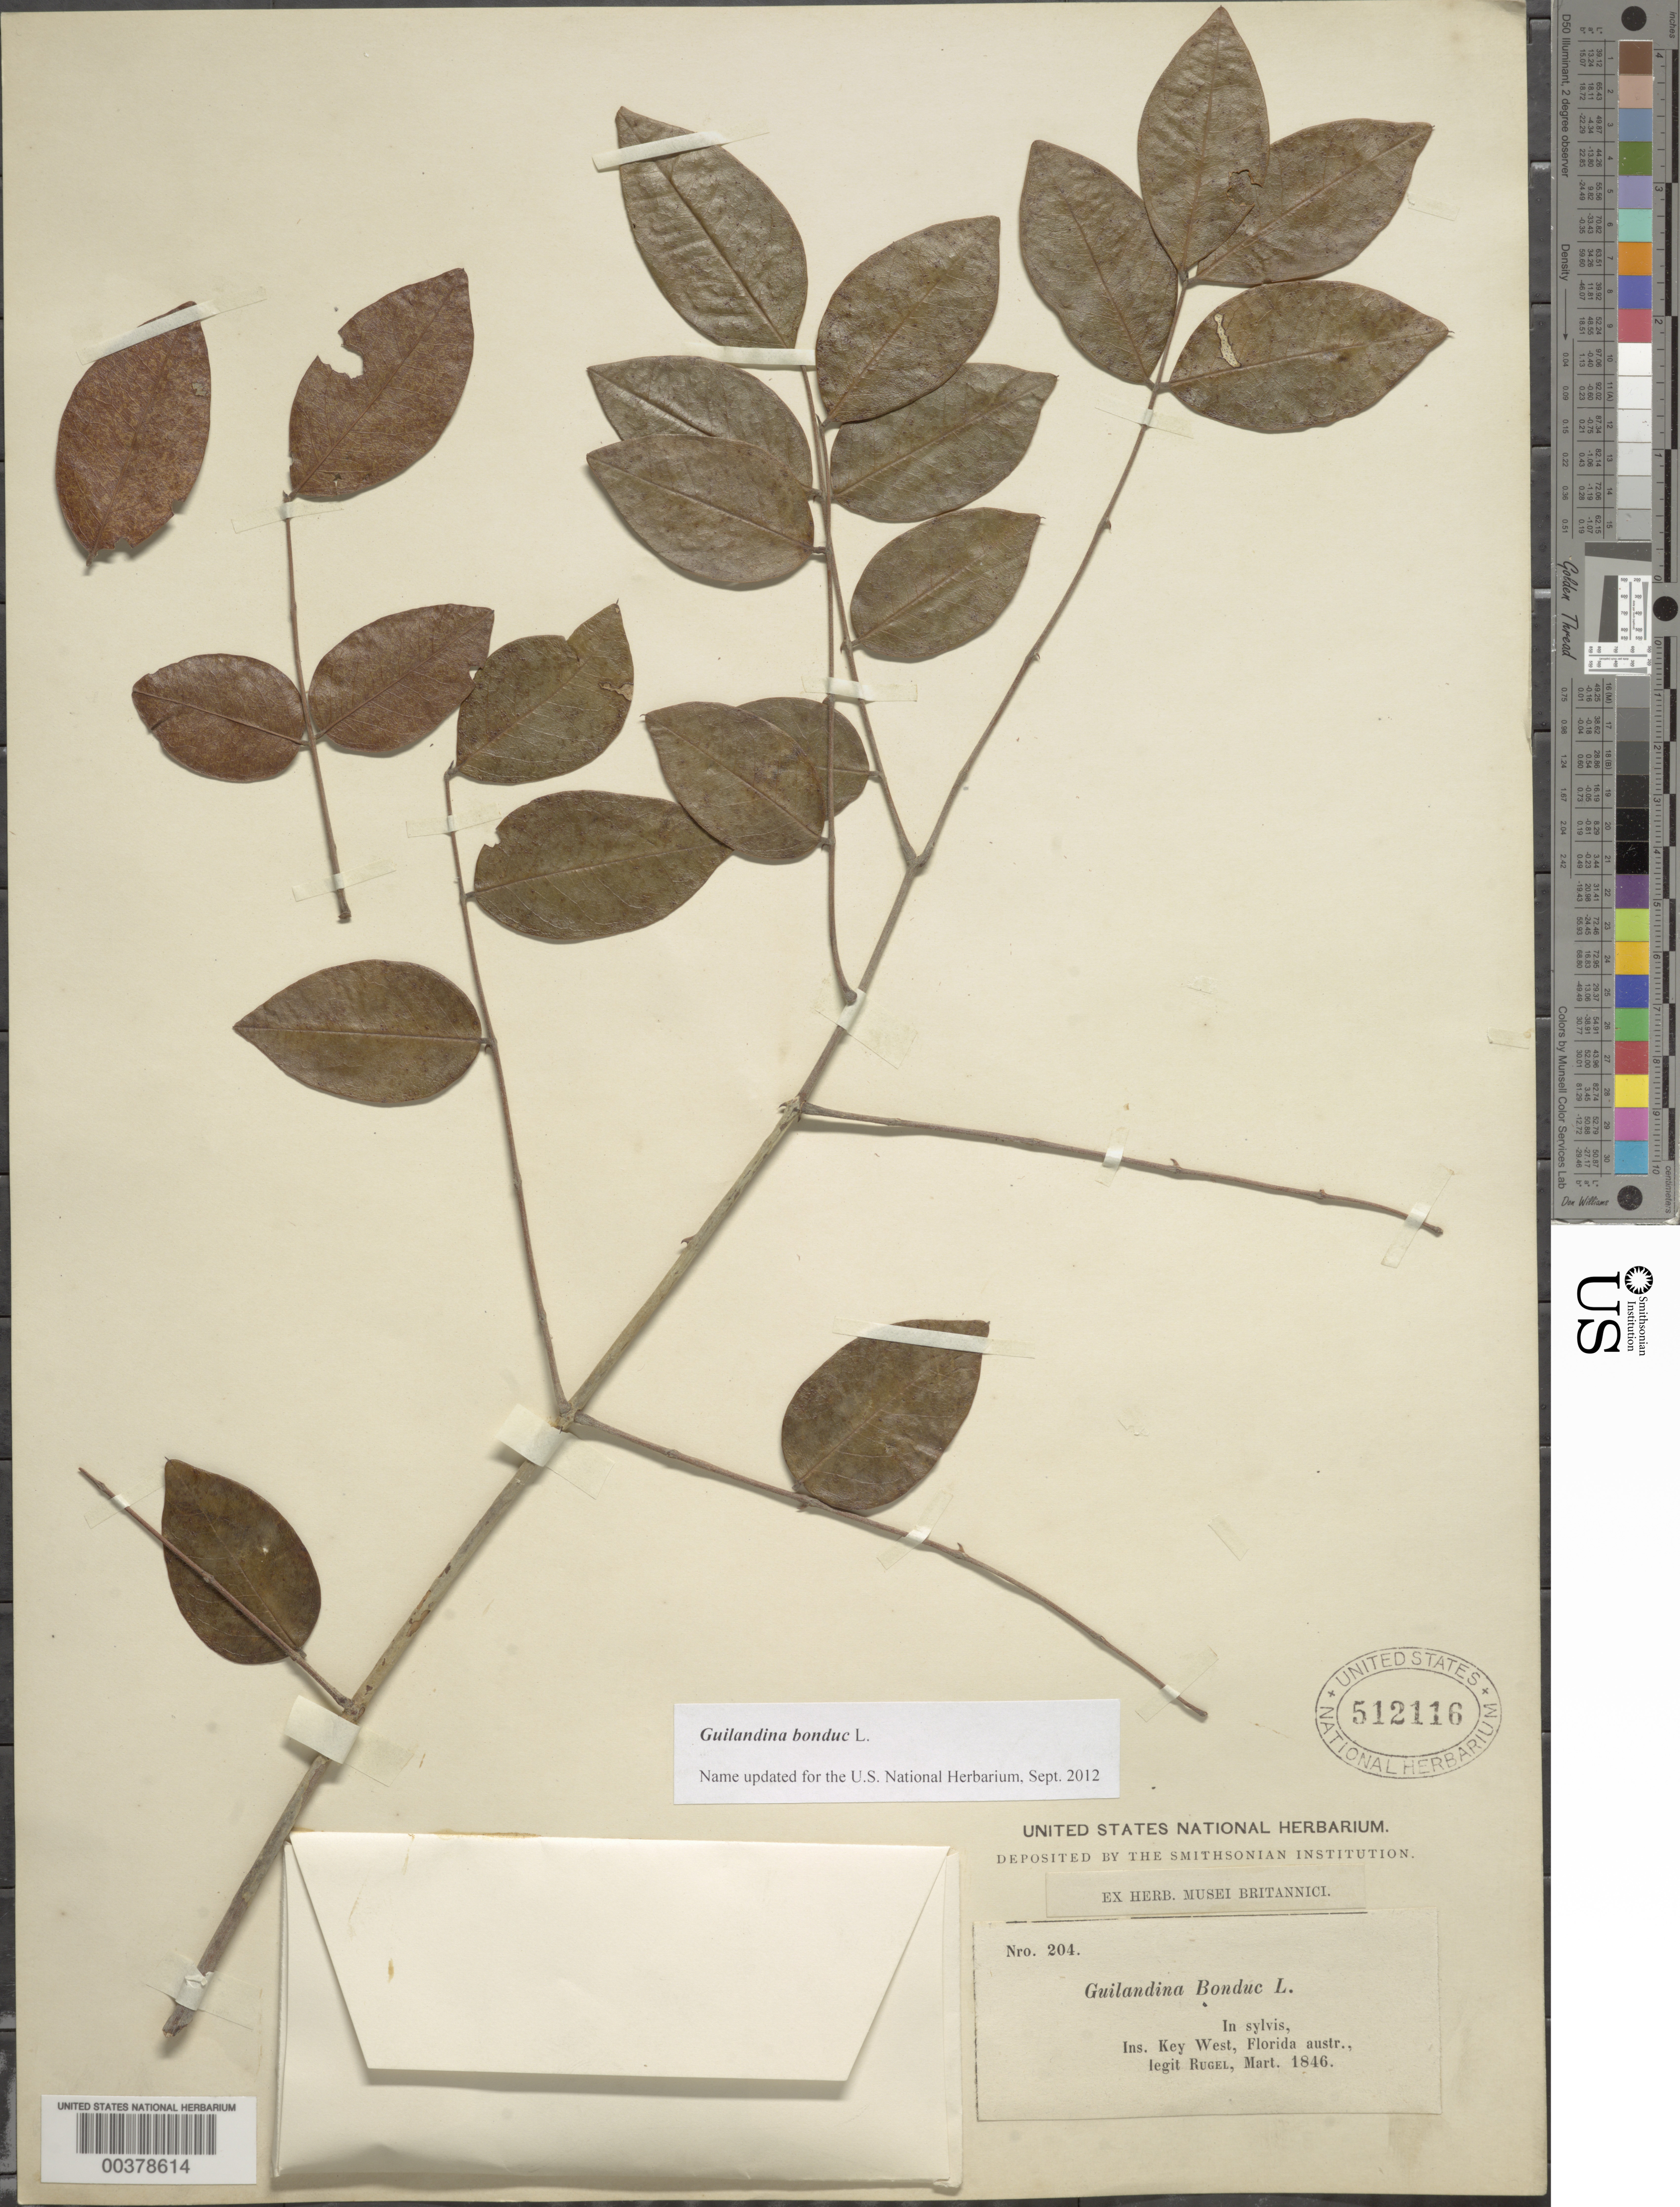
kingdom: Plantae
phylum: Tracheophyta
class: Magnoliopsida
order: Fabales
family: Fabaceae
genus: Guilandina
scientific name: Guilandina bonduc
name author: L.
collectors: F. Rugel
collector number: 204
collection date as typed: Mar 1846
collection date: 1846-03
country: United States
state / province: Florida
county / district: Monroe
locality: Key west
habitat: In sylvis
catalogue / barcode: US 512116